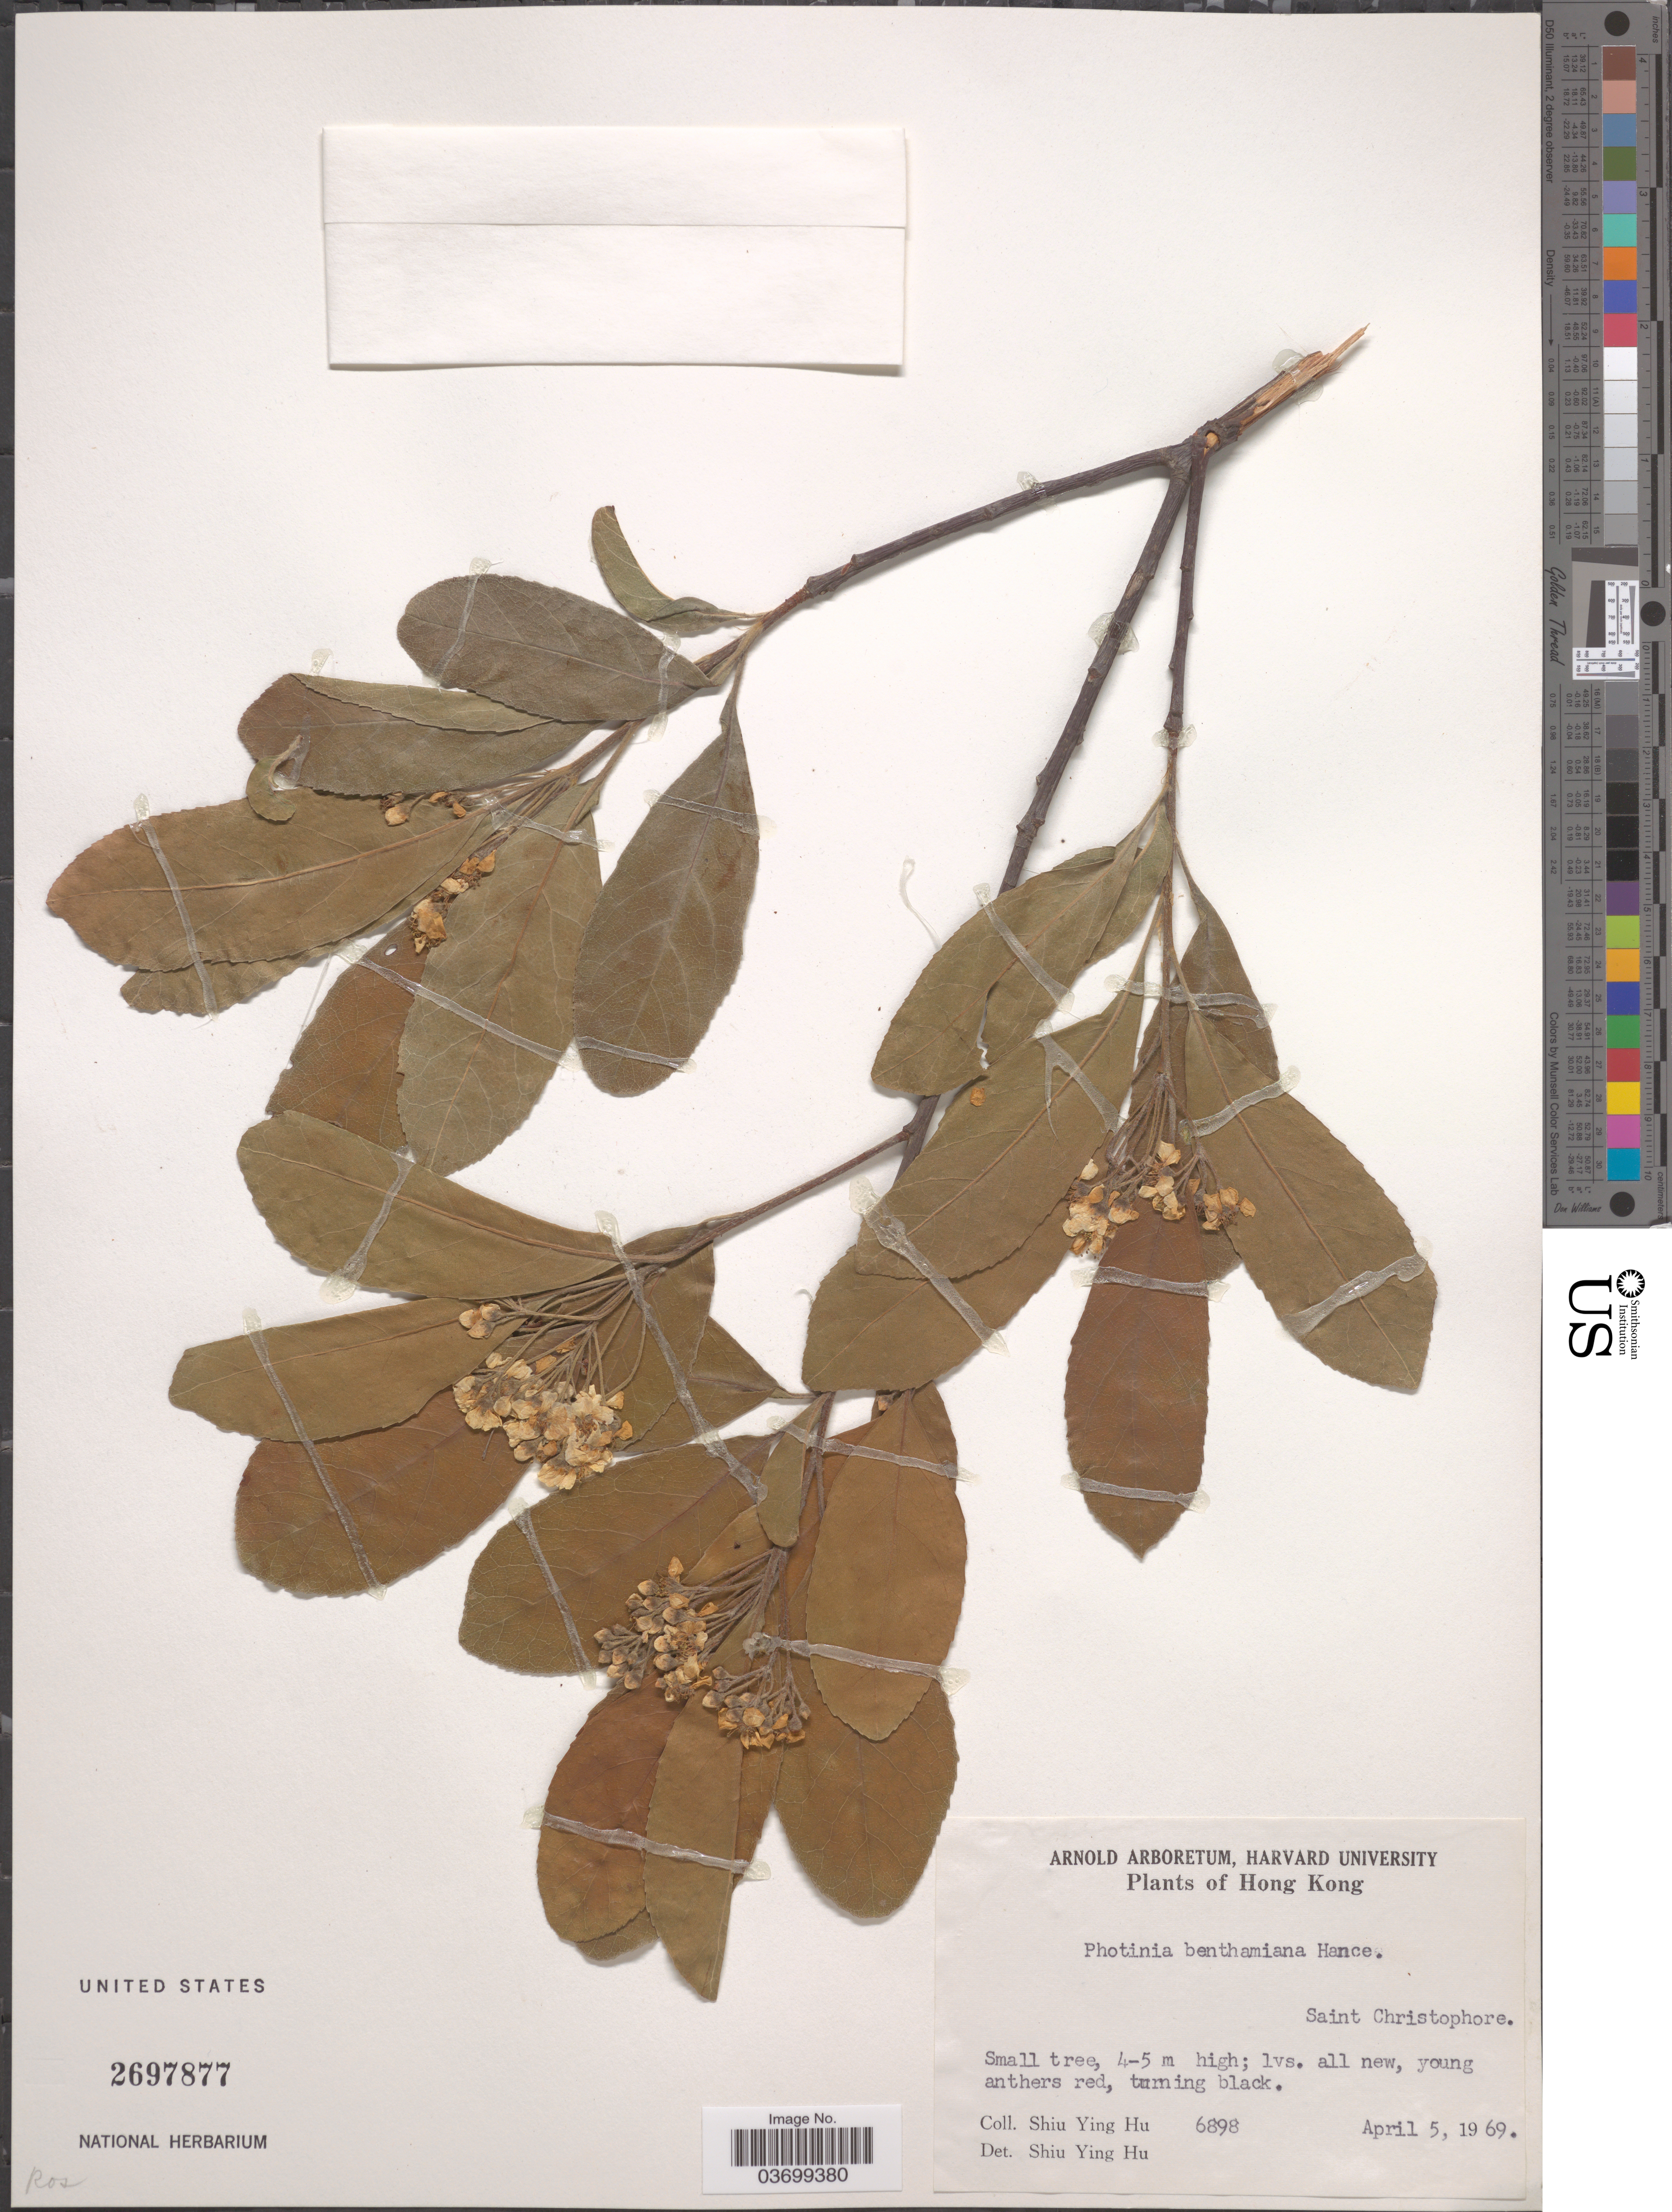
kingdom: Plantae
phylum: Tracheophyta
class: Magnoliopsida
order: Rosales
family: Rosaceae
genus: Photinia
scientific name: Photinia benthamiana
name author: Hance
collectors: S. Y. Hu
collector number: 6898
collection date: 1969-04-05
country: China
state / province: Hong Kong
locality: Saint Christophore.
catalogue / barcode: US 2697877